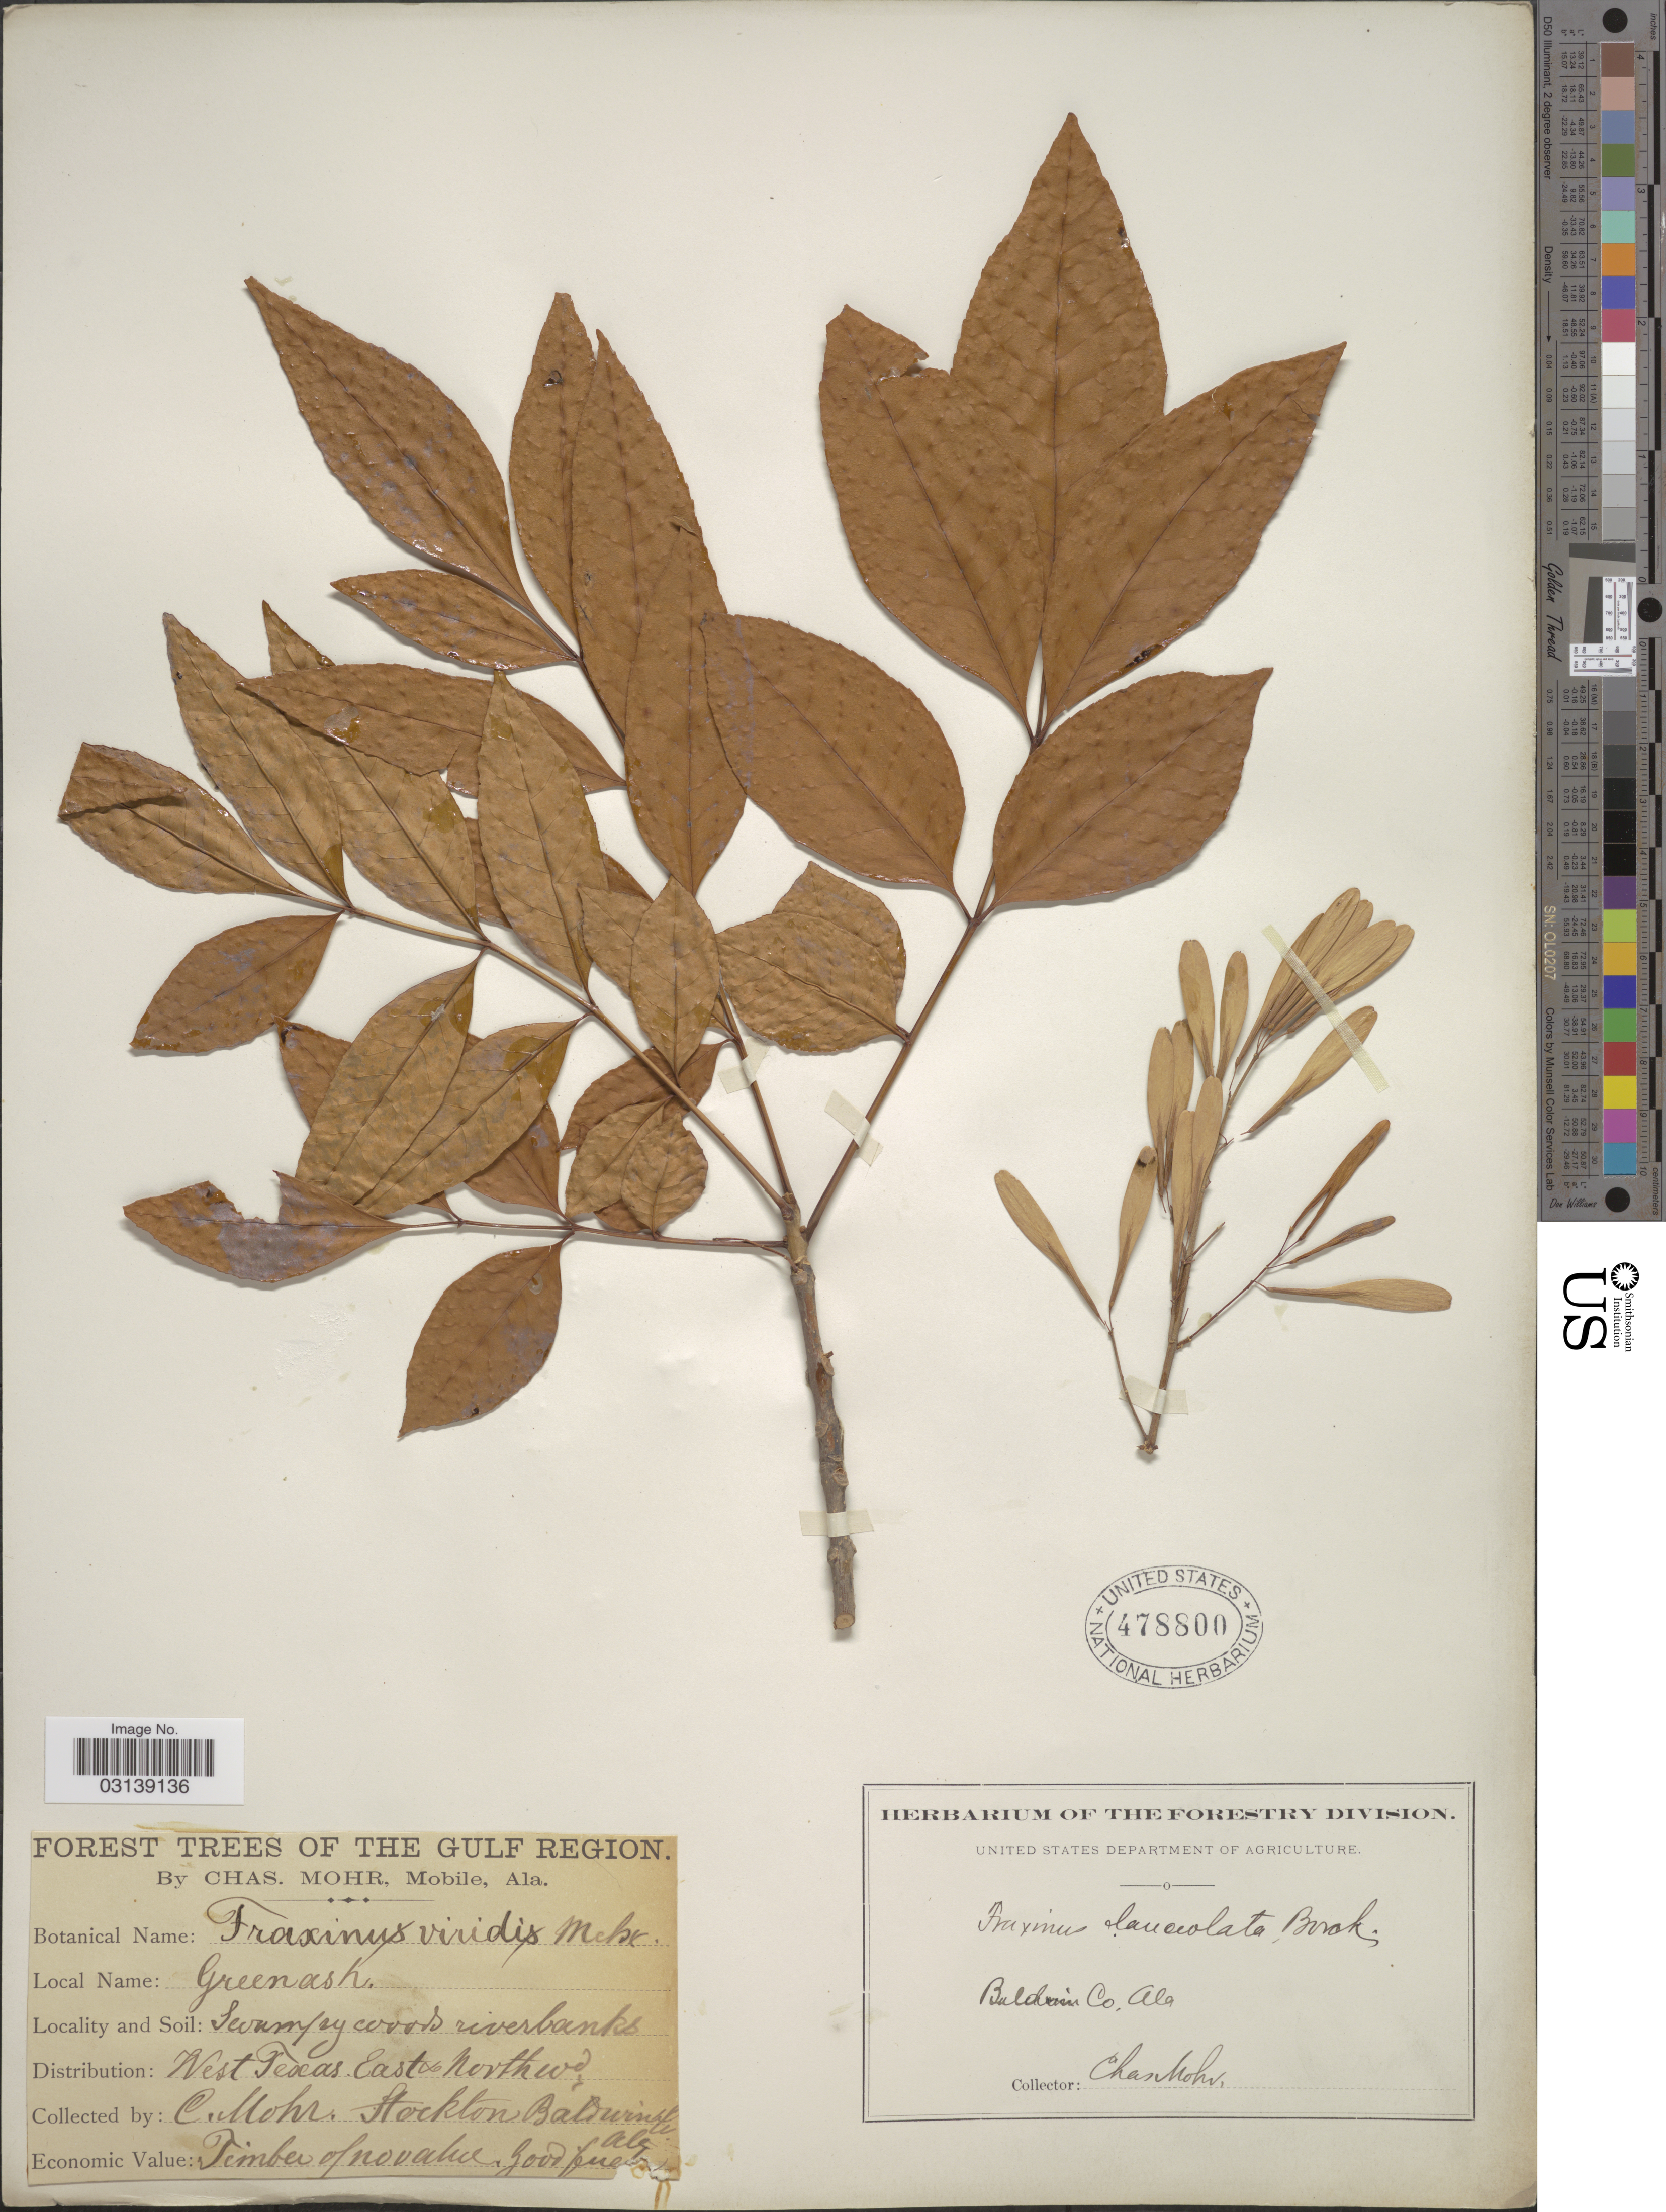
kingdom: Plantae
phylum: Tracheophyta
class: Magnoliopsida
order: Lamiales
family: Oleaceae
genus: Fraxinus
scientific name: Fraxinus pennsylvanica var. lanceolata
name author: Sarg.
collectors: C. T. Mohr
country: United States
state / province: Alabama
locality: Stockton Baldwin Co.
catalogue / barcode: US 478800